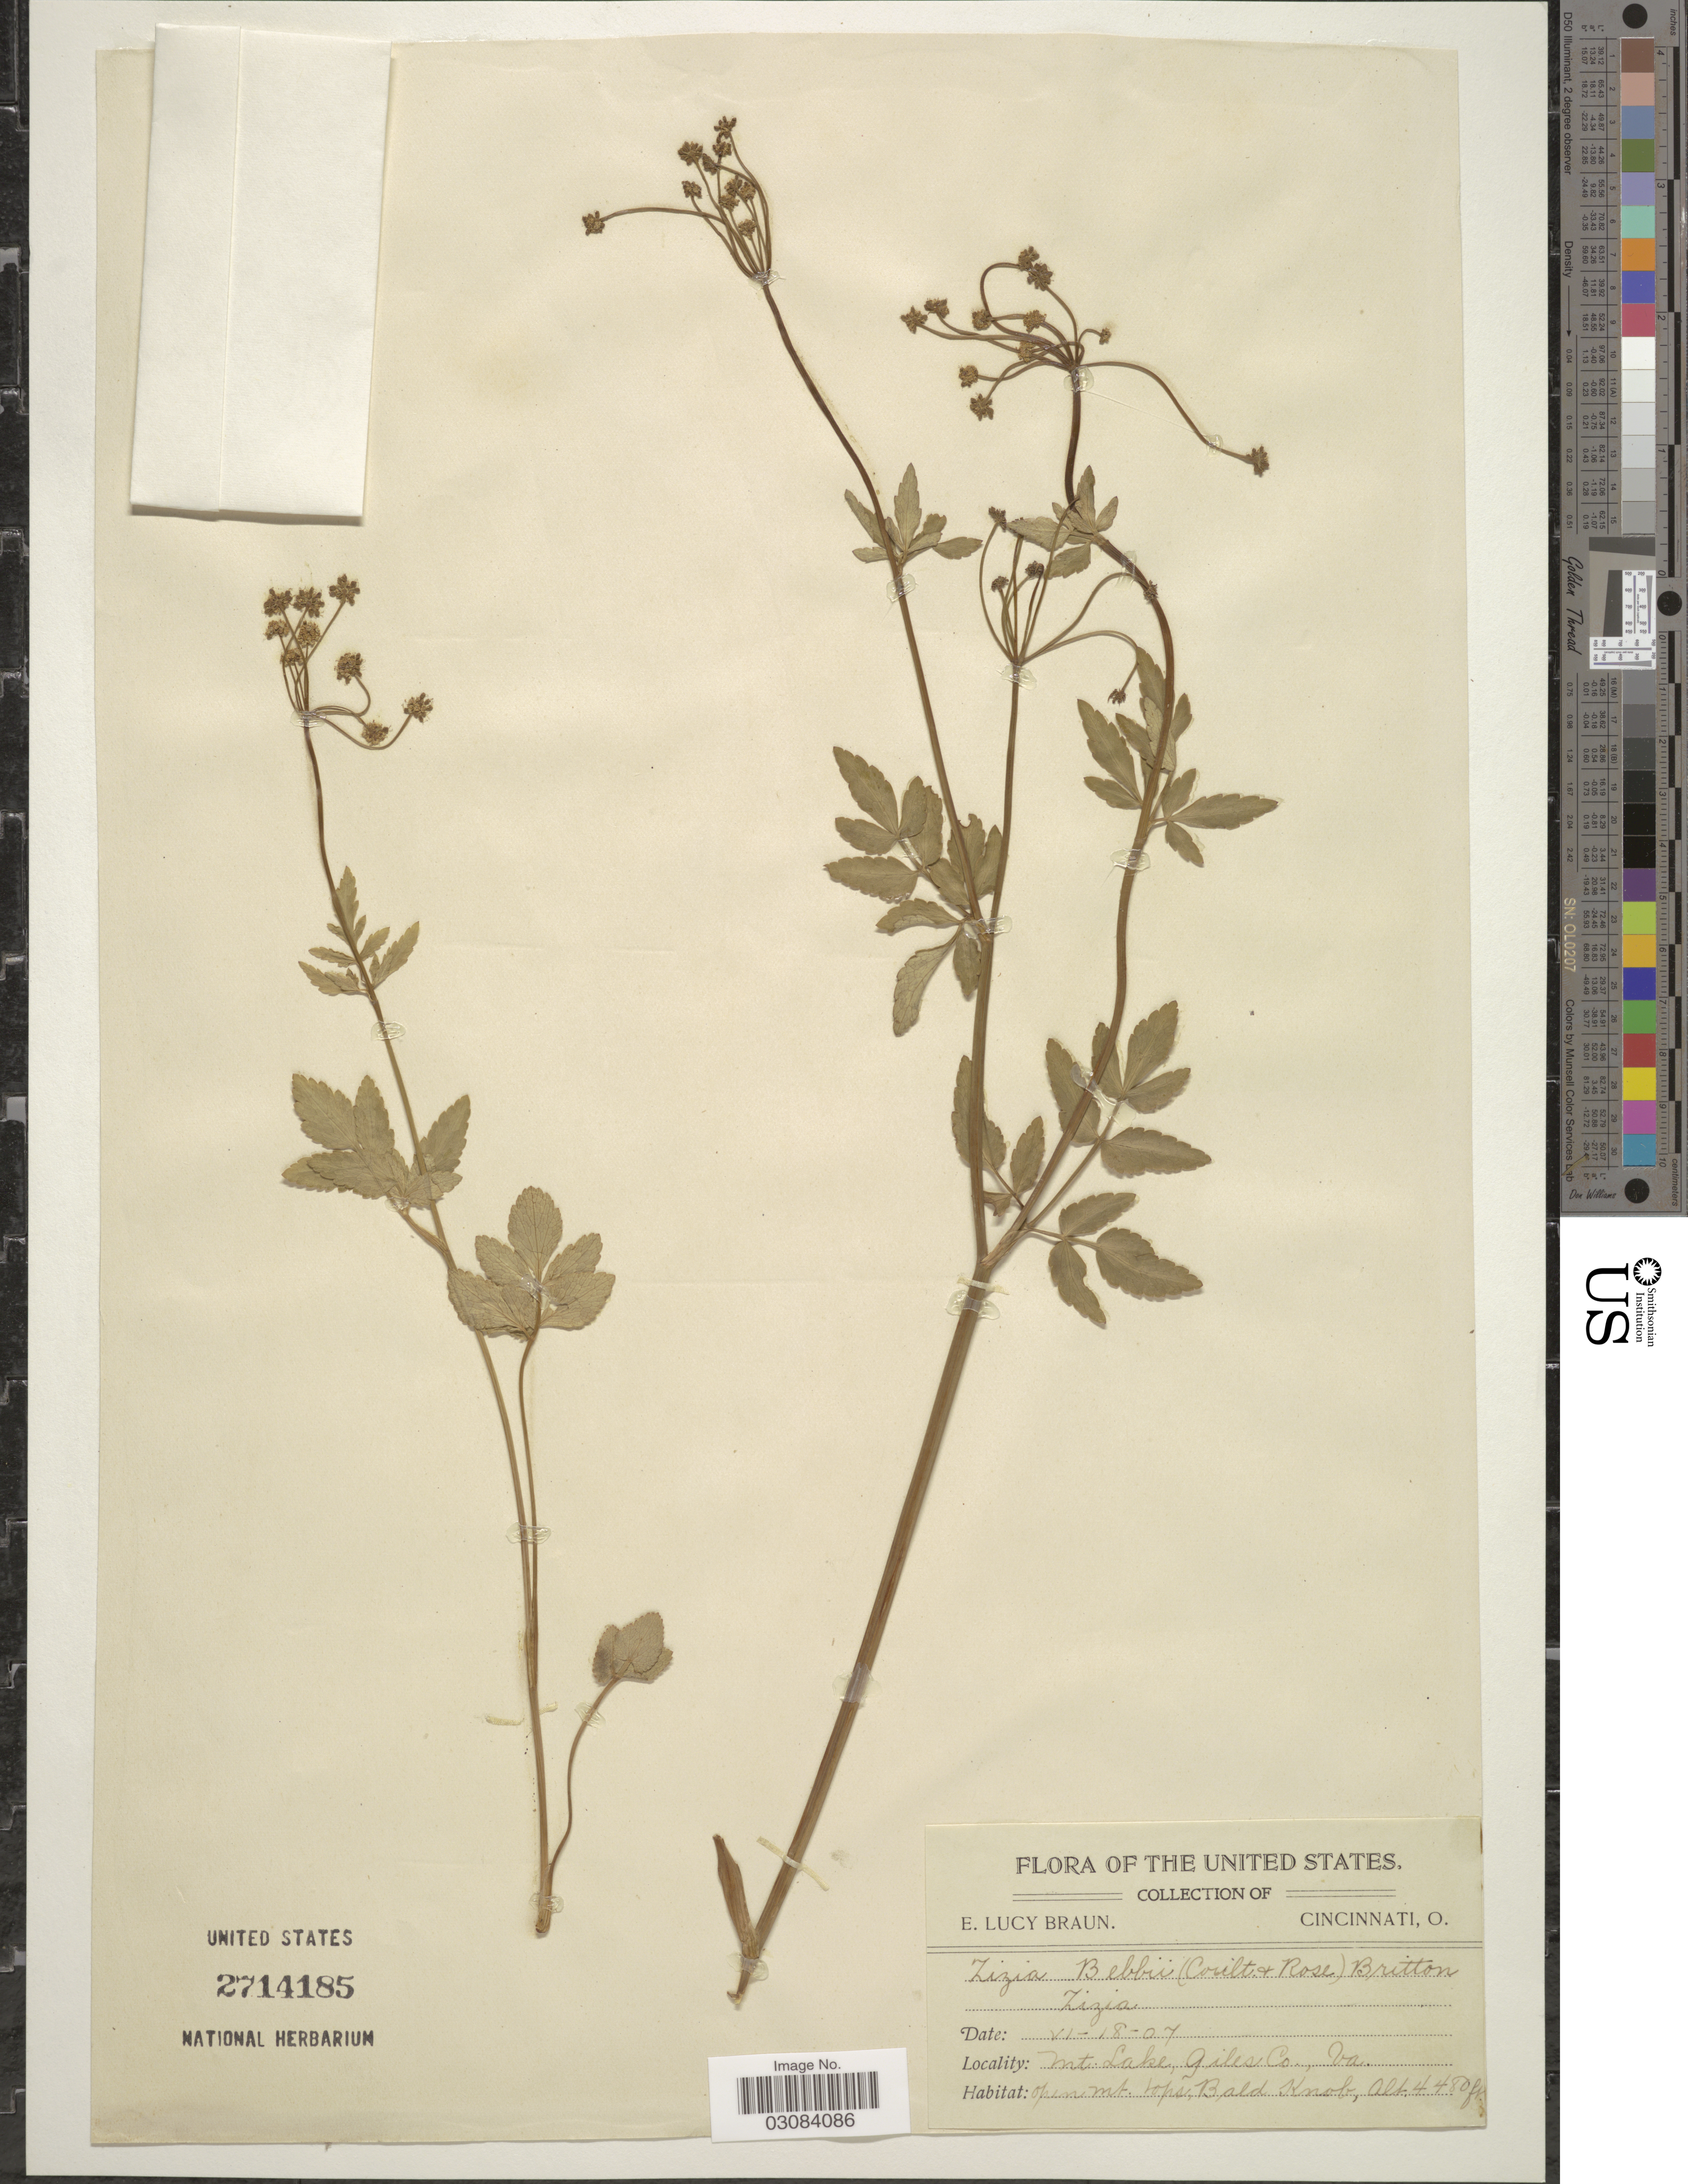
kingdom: Plantae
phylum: Tracheophyta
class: Magnoliopsida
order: Apiales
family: Apiaceae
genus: Zizia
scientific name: Zizia bebbii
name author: (J.M. Coult. & Rose) Britton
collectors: E. L. Braun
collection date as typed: Transcribed d/m/y: 18/6/7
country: United States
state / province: Virginia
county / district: Giles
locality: Mt. Lake, Giles Co. Open Mt. tops, Bald Knob.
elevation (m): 1366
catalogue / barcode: US 2714185